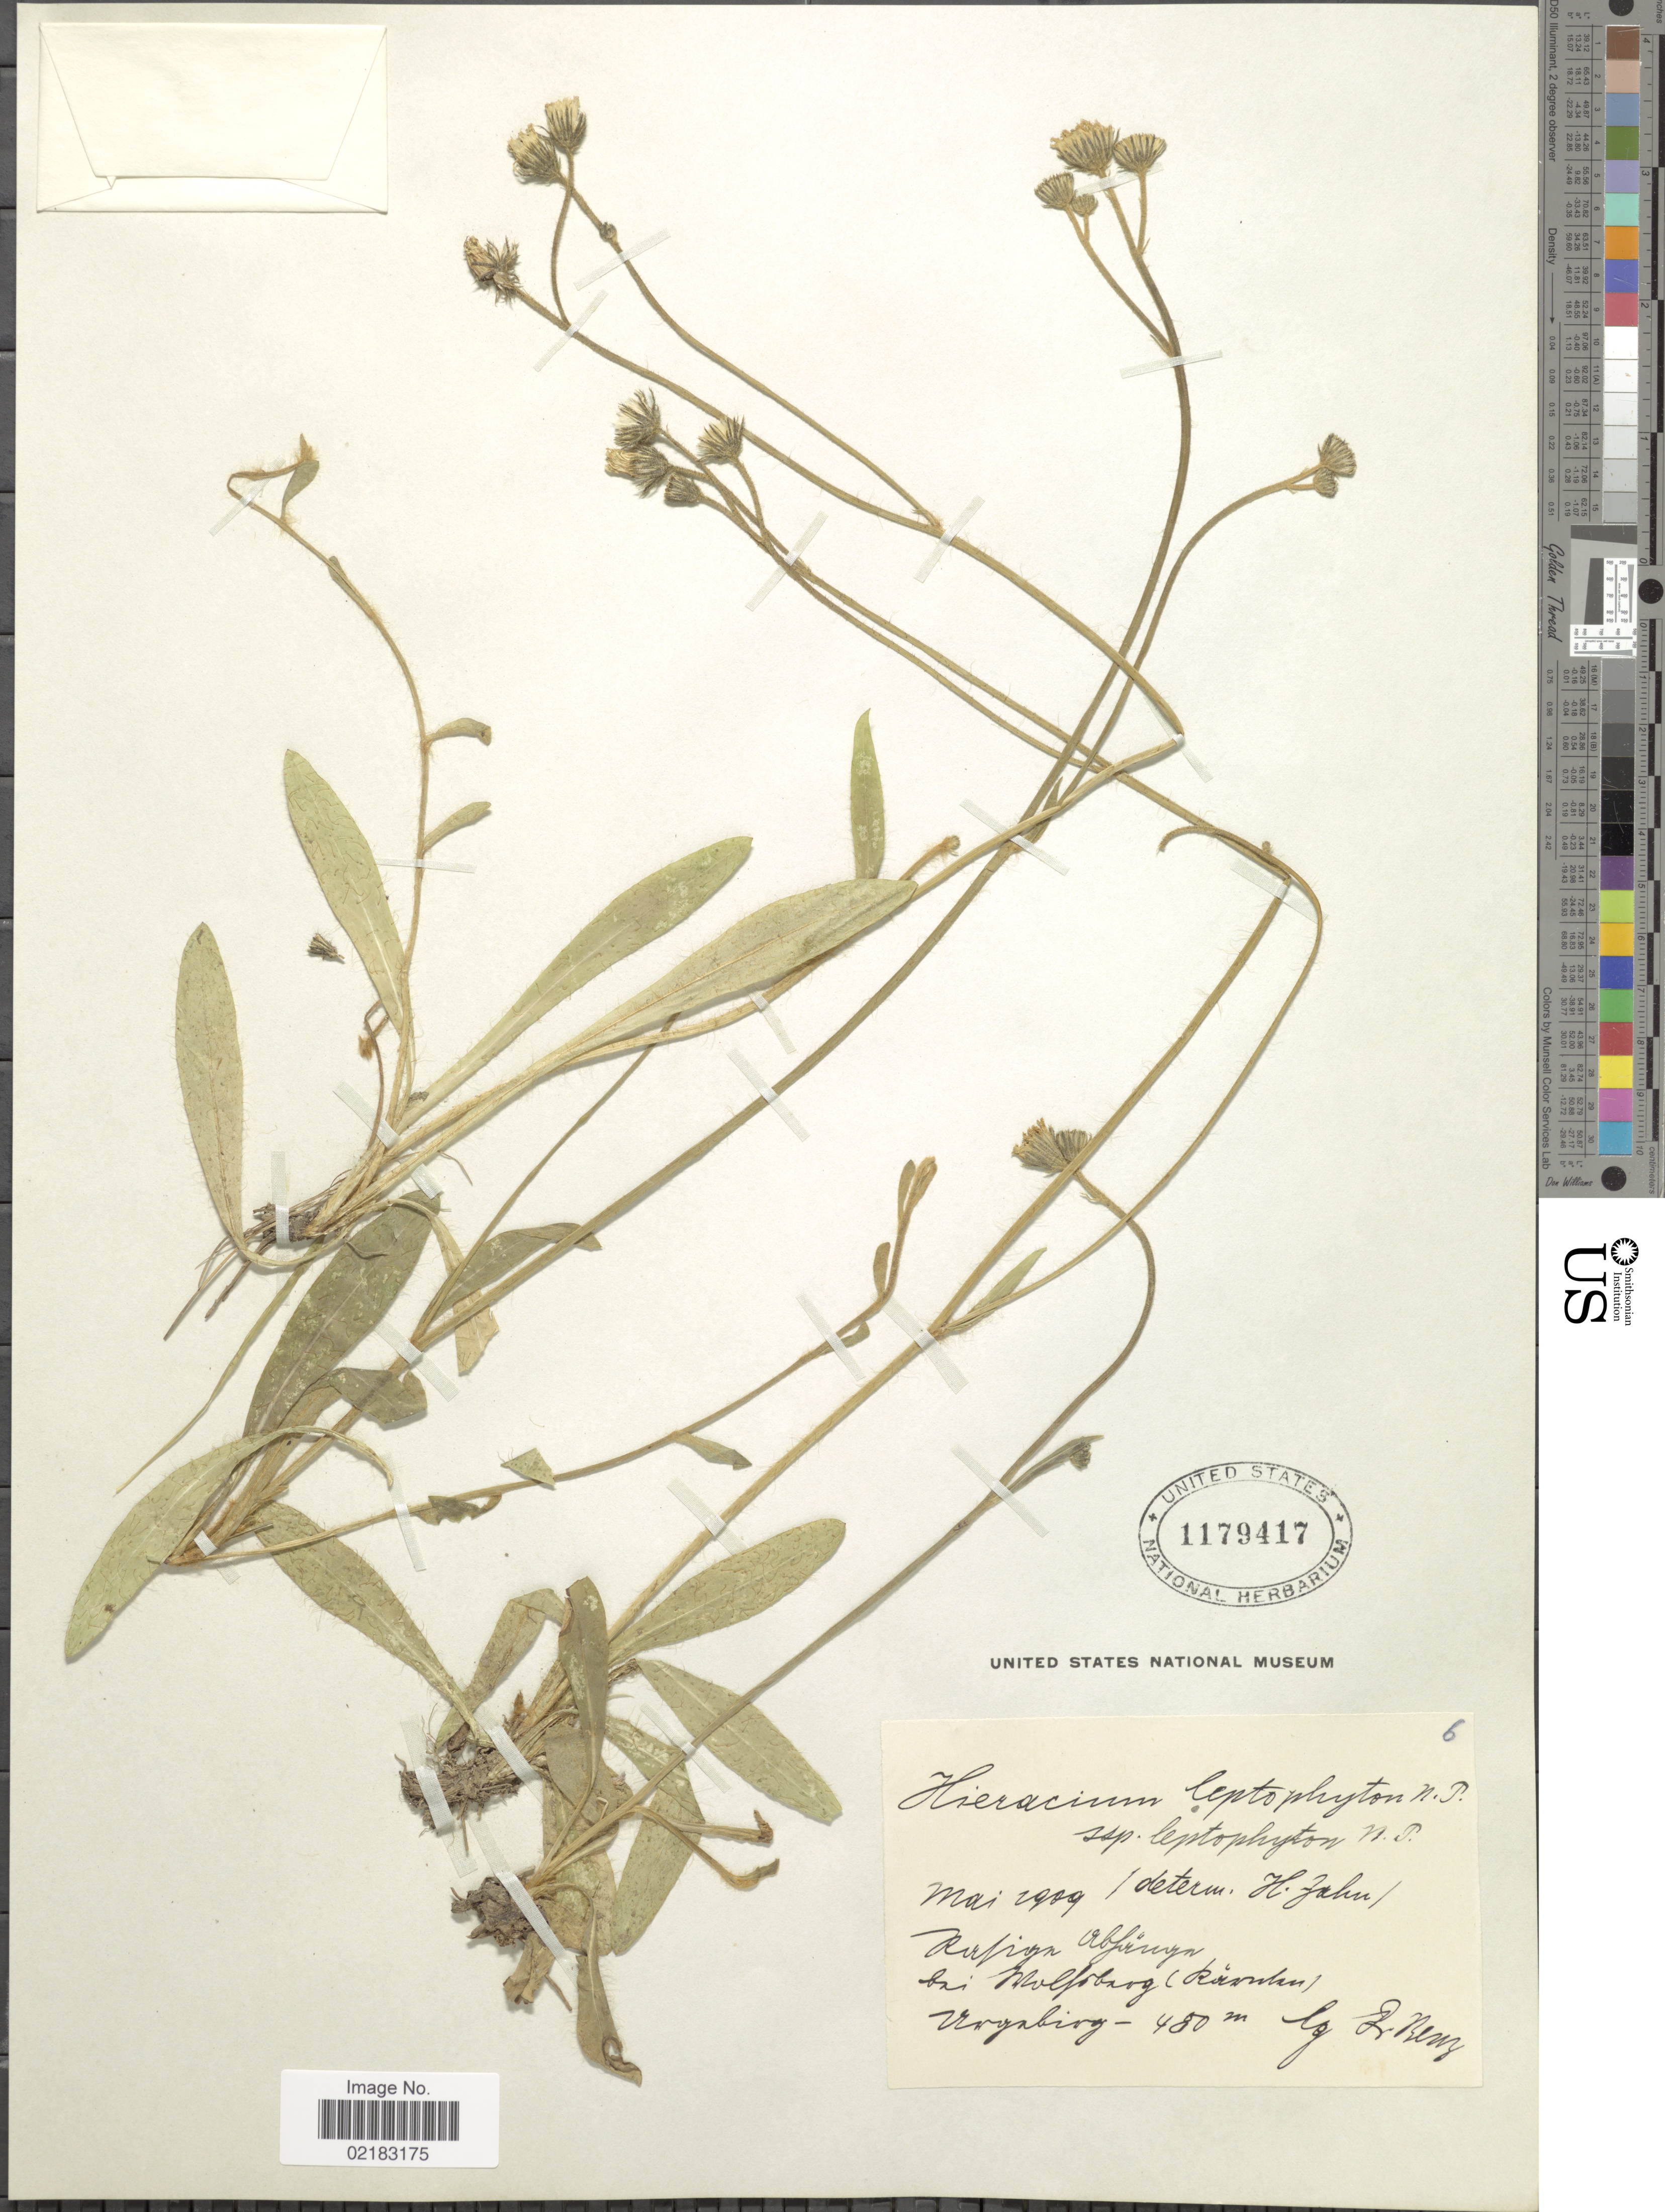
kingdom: Plantae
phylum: Tracheophyta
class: Magnoliopsida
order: Asterales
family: Asteraceae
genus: Pilosella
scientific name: Pilosella leptophyton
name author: (Näg. & Peter) S. Bräut. & Greuter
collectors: R. Benz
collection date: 1909-05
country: Germany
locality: Rifgrin Vifiruryn bzi. Mvlesboug( Riomslan) Virgzbirg [interpreted]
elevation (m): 480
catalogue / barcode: US 1179417